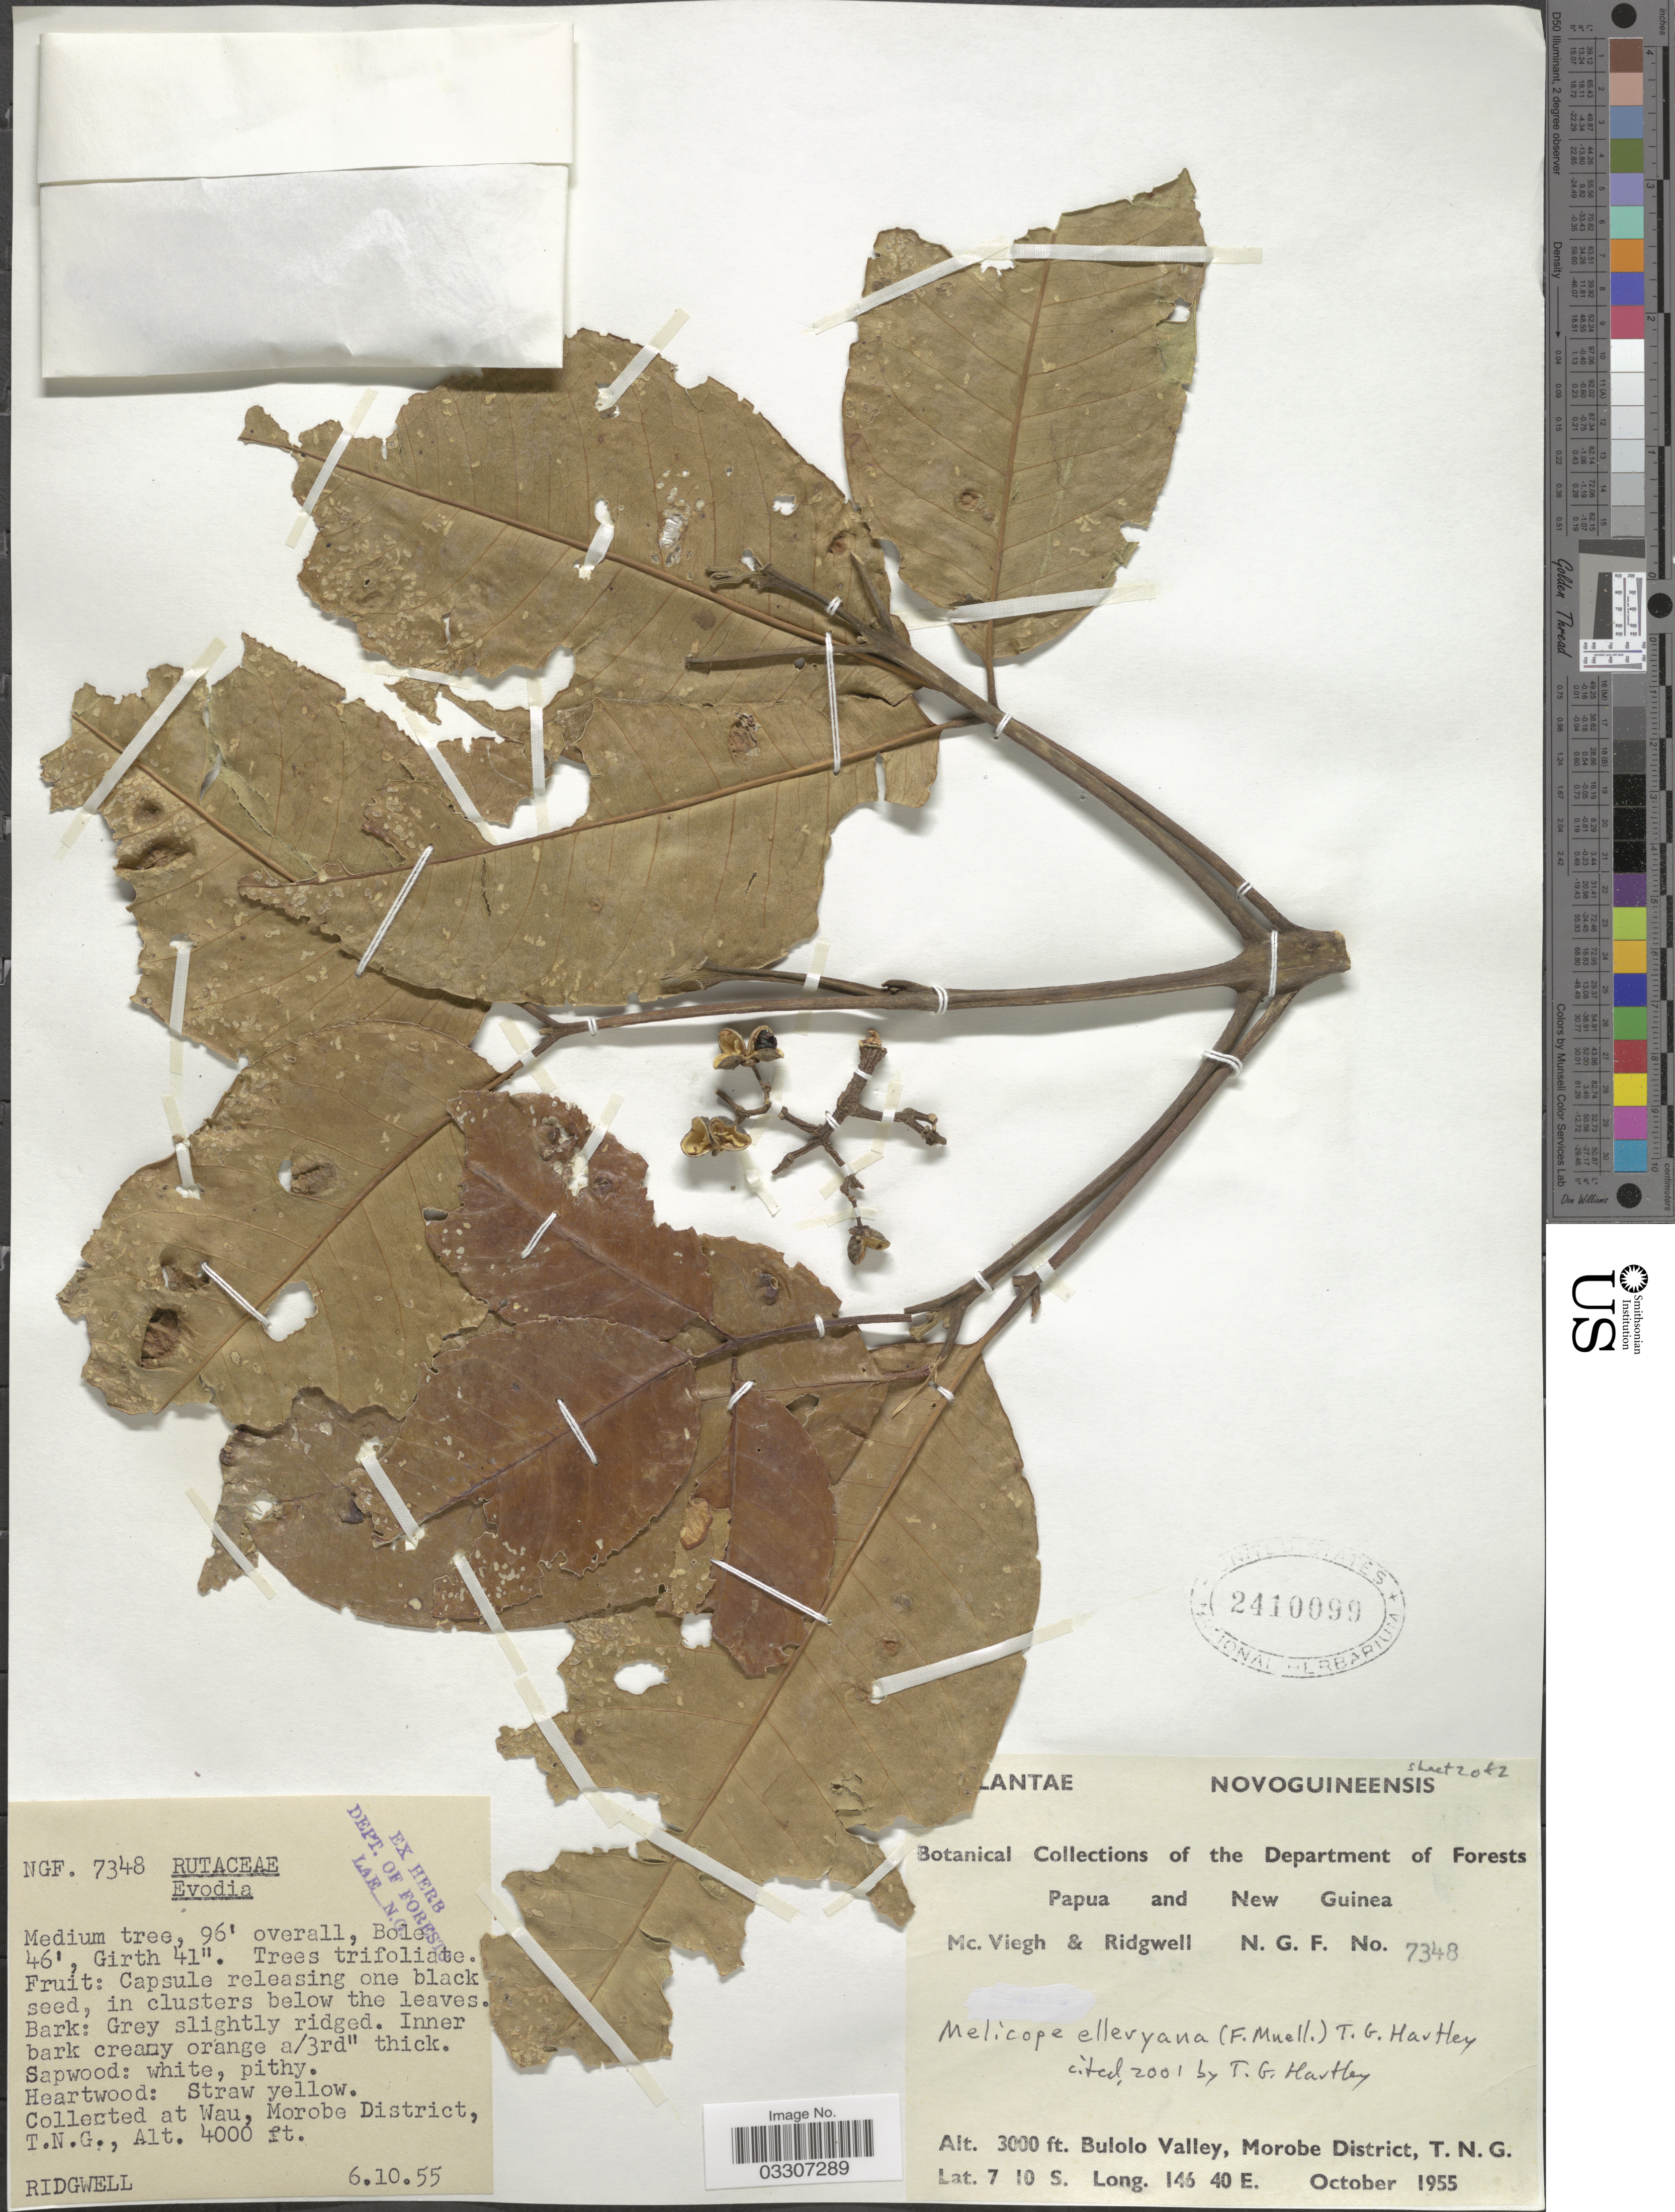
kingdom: Plantae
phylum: Tracheophyta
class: Magnoliopsida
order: Sapindales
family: Rutaceae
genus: Melicope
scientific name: Melicope elleryana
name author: (F. Muell.) T.G. Hartley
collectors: McViegh, -- & Ridgwell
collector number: NGF 7348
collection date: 1955-10-06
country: Papua New Guinea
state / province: Morobe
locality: Novoguineensis. Bulolo Valley, Morobe District, T.N.G. Wau.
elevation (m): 914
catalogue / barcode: US 2410099